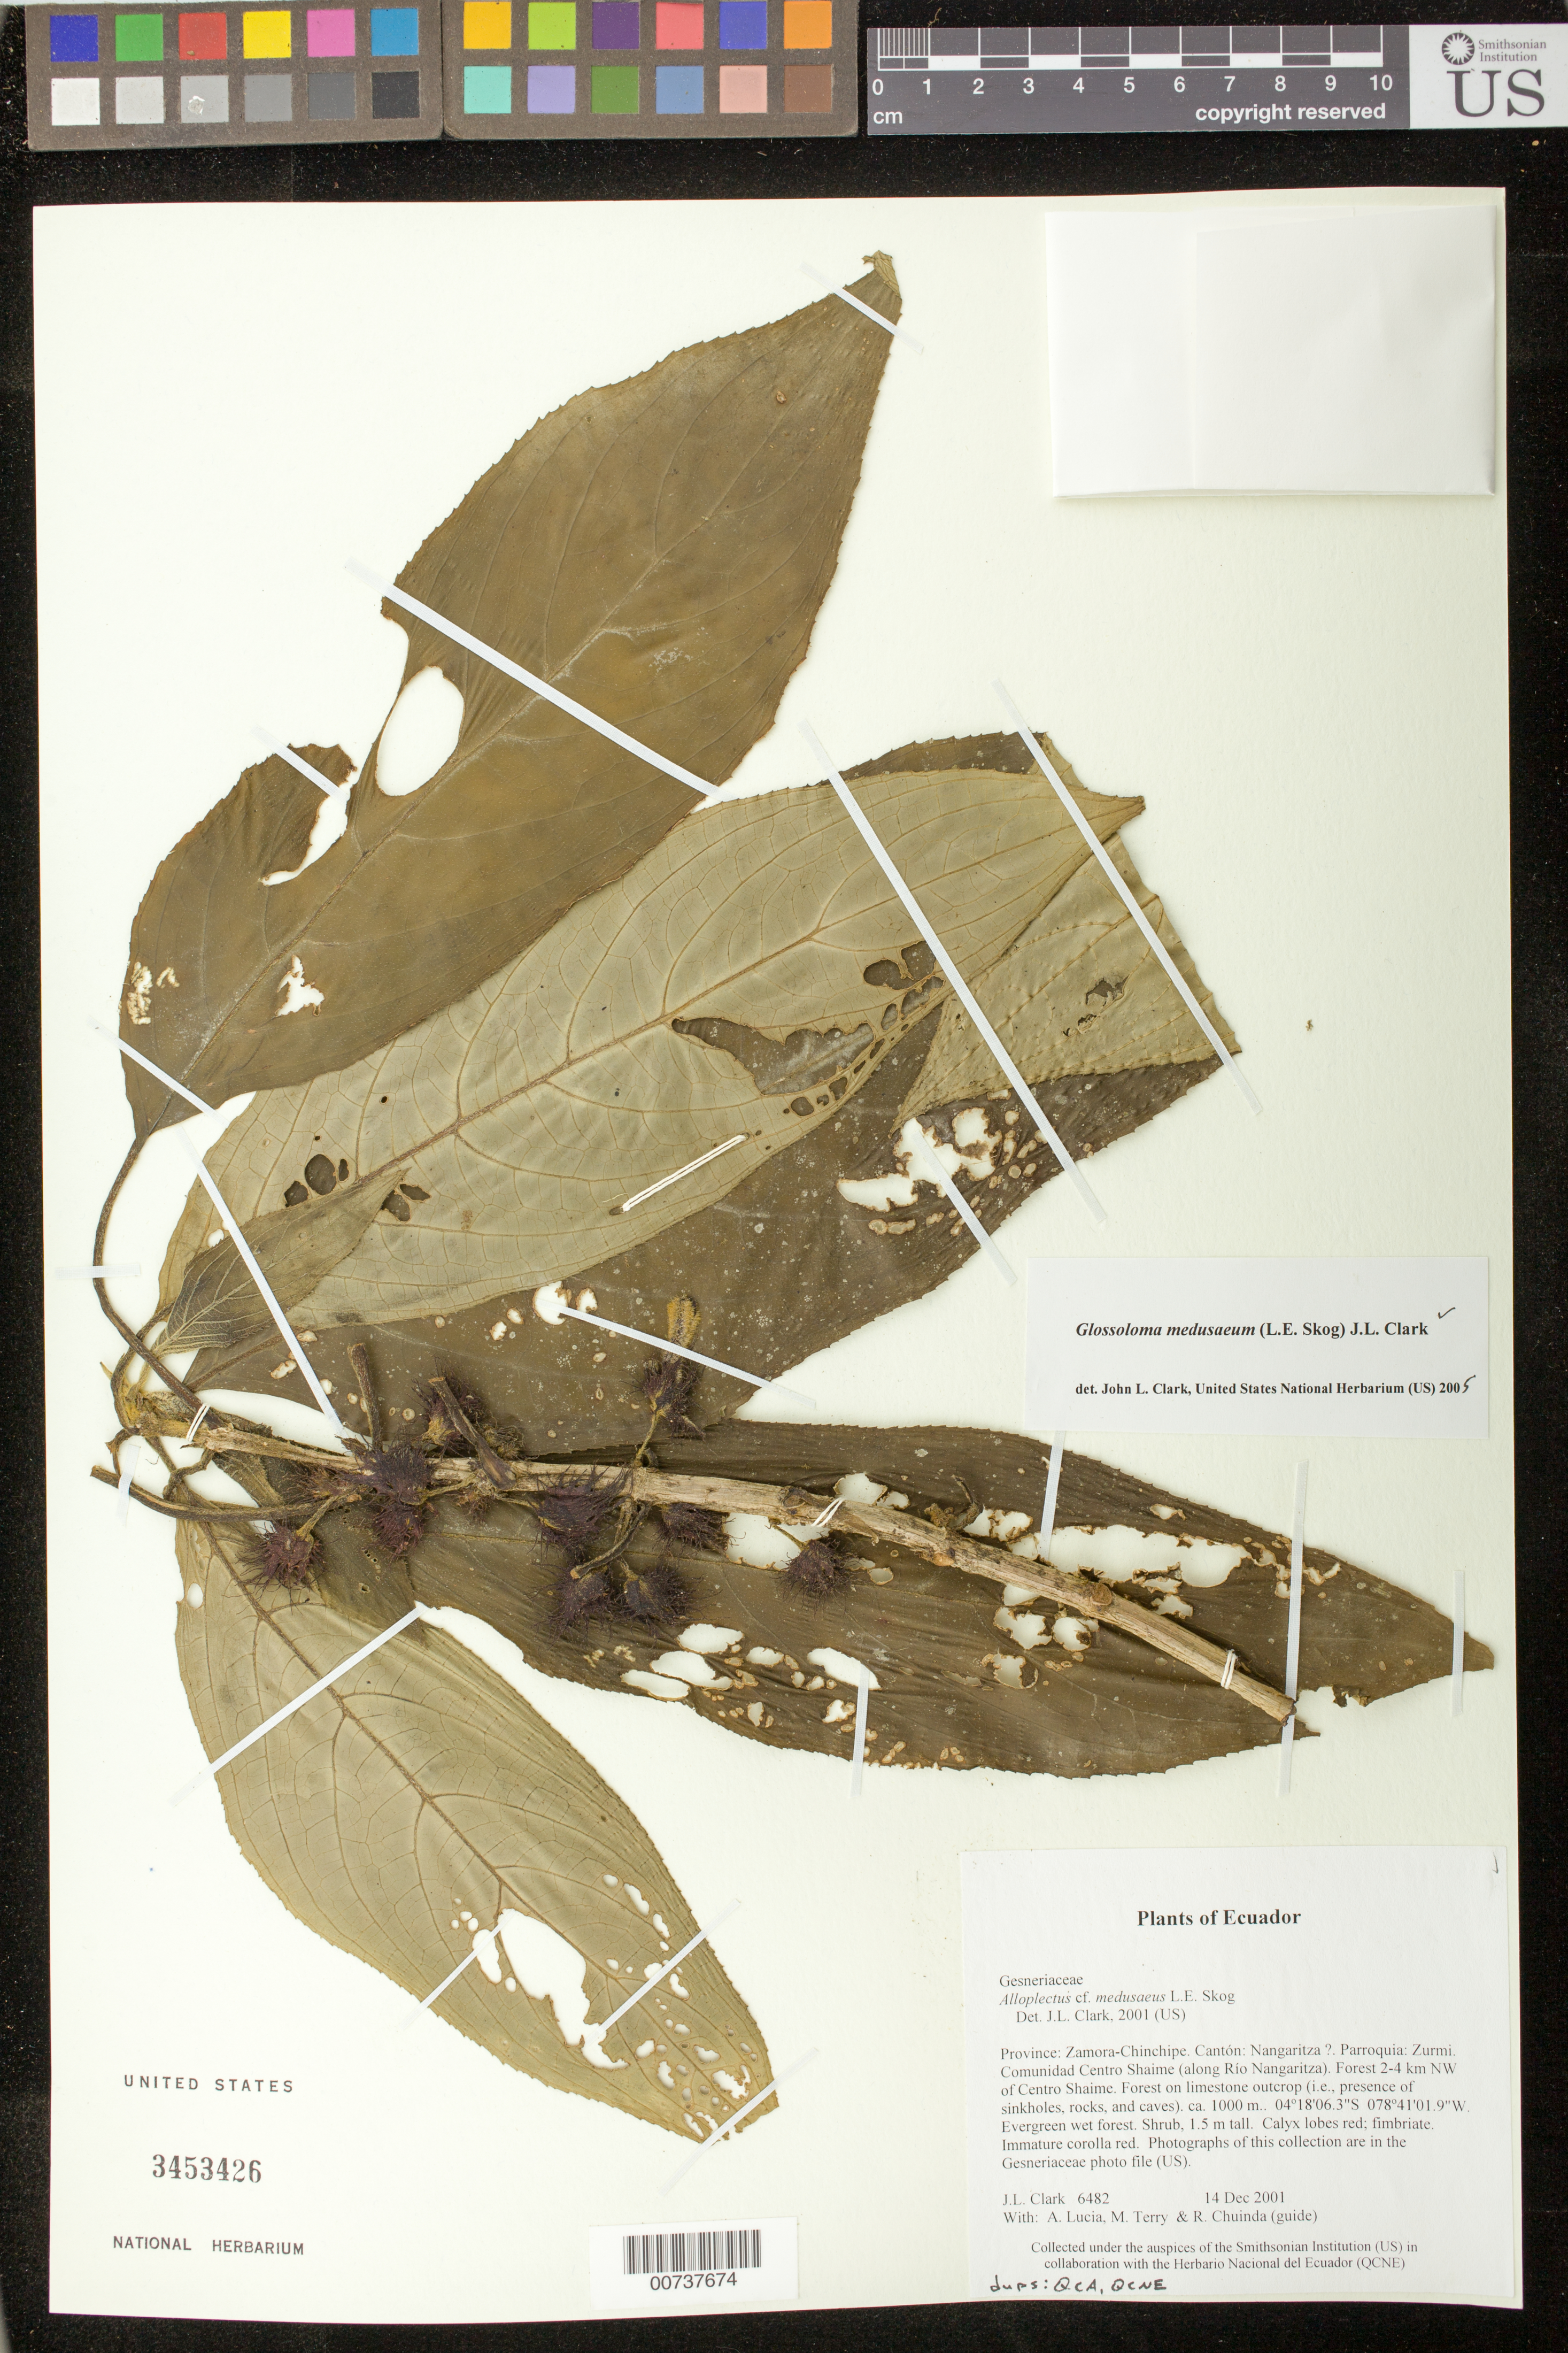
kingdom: Plantae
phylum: Tracheophyta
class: Magnoliopsida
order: Lamiales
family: Gesneriaceae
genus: Glossoloma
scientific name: Glossoloma medusaeum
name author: (L.E. Skog) J.L. Clark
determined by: Clark, J. L., (SEL), The Marie Selby Botanical Garden (UNITED STATES)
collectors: J. L. Clark, A. Lucia, M. Terry & R. Chuinda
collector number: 6482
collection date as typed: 14 Dec 2001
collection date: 2001-12-14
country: Ecuador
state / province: Zamora-Chinchipe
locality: Nangaritza. Parroquia: Zurmi. Comunidad Centro Shaime (along Río Nangaritza). Forest 2-4 km NW of Centro Shaime. Forest on limestone outcrop (i.e., presence of sinkholes, rocks, and caves).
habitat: Evergreen wet forest.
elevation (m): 1000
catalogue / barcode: US 3453426